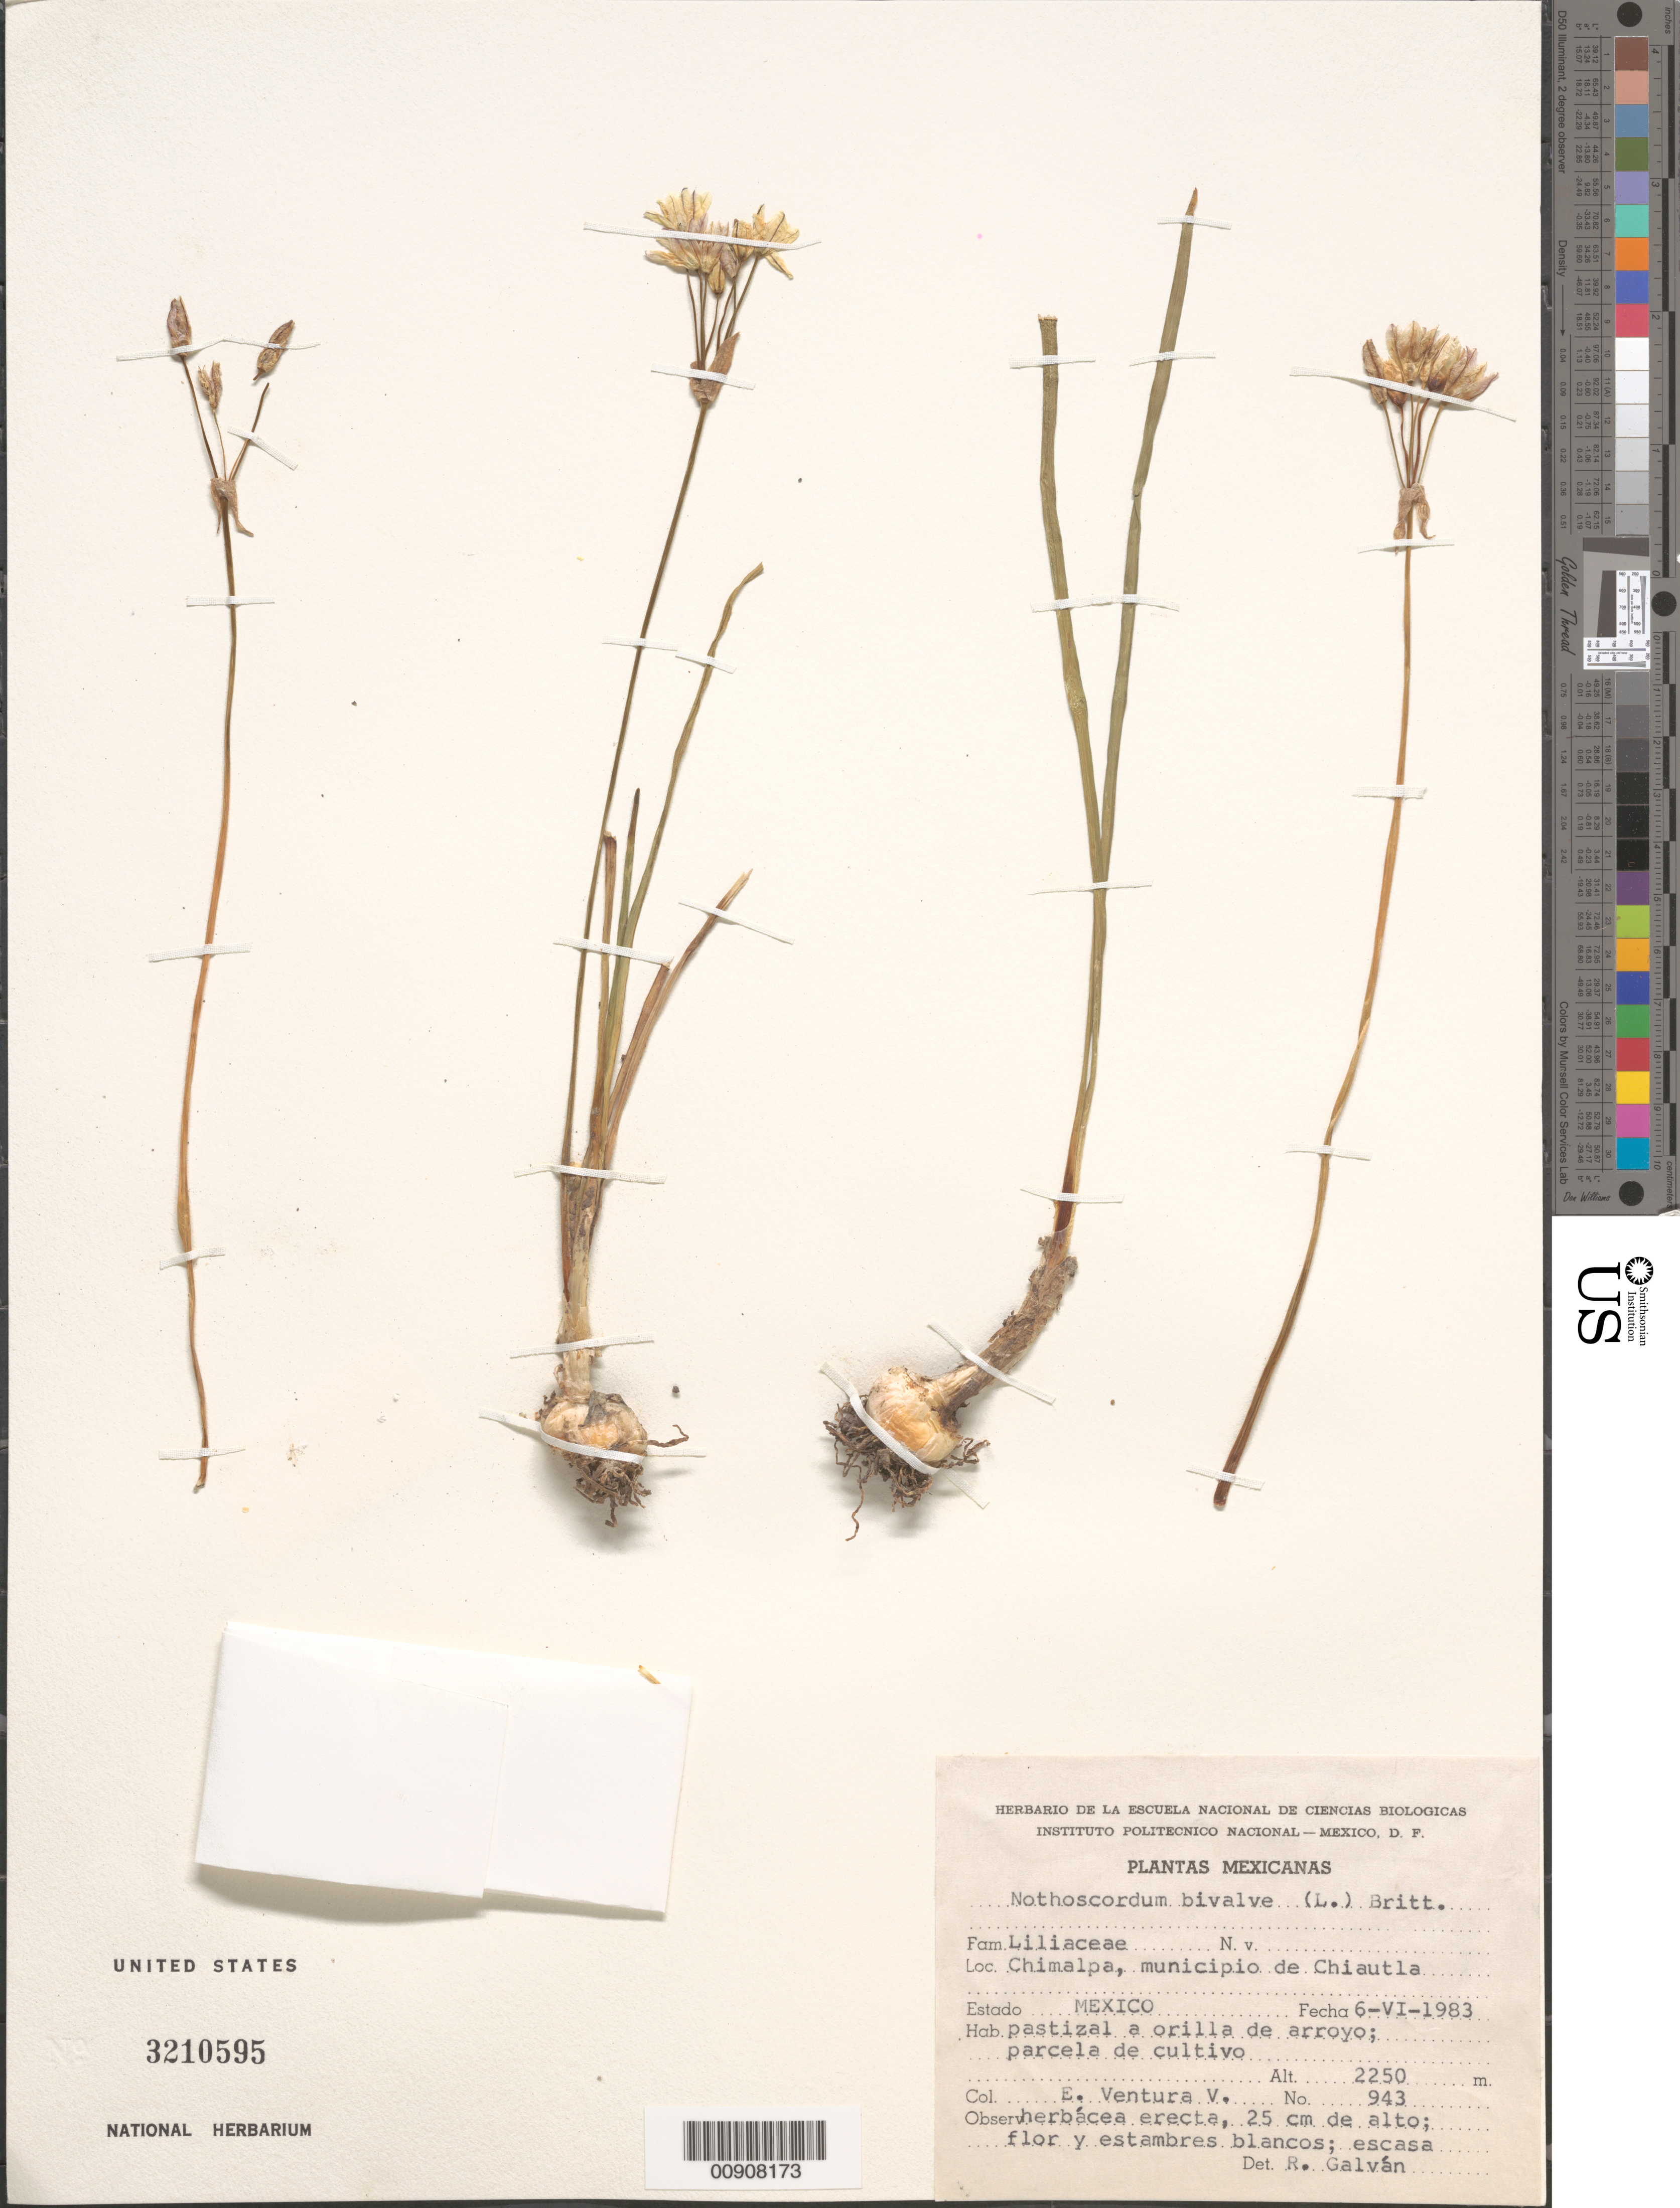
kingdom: Plantae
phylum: Tracheophyta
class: Liliopsida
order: Asparagales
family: Amaryllidaceae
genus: Nothoscordum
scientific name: Nothoscordum bivalve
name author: (L.) Britton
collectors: E. Ventura V.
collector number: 943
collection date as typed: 06 Jun 1983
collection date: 1983-06-06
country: Mexico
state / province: México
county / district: Chiautla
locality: Chimalpa, municipio de Chiautla, Estado México.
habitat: Pastizal a orilla de arroyo; parcela de cultivo.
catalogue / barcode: US 3210595